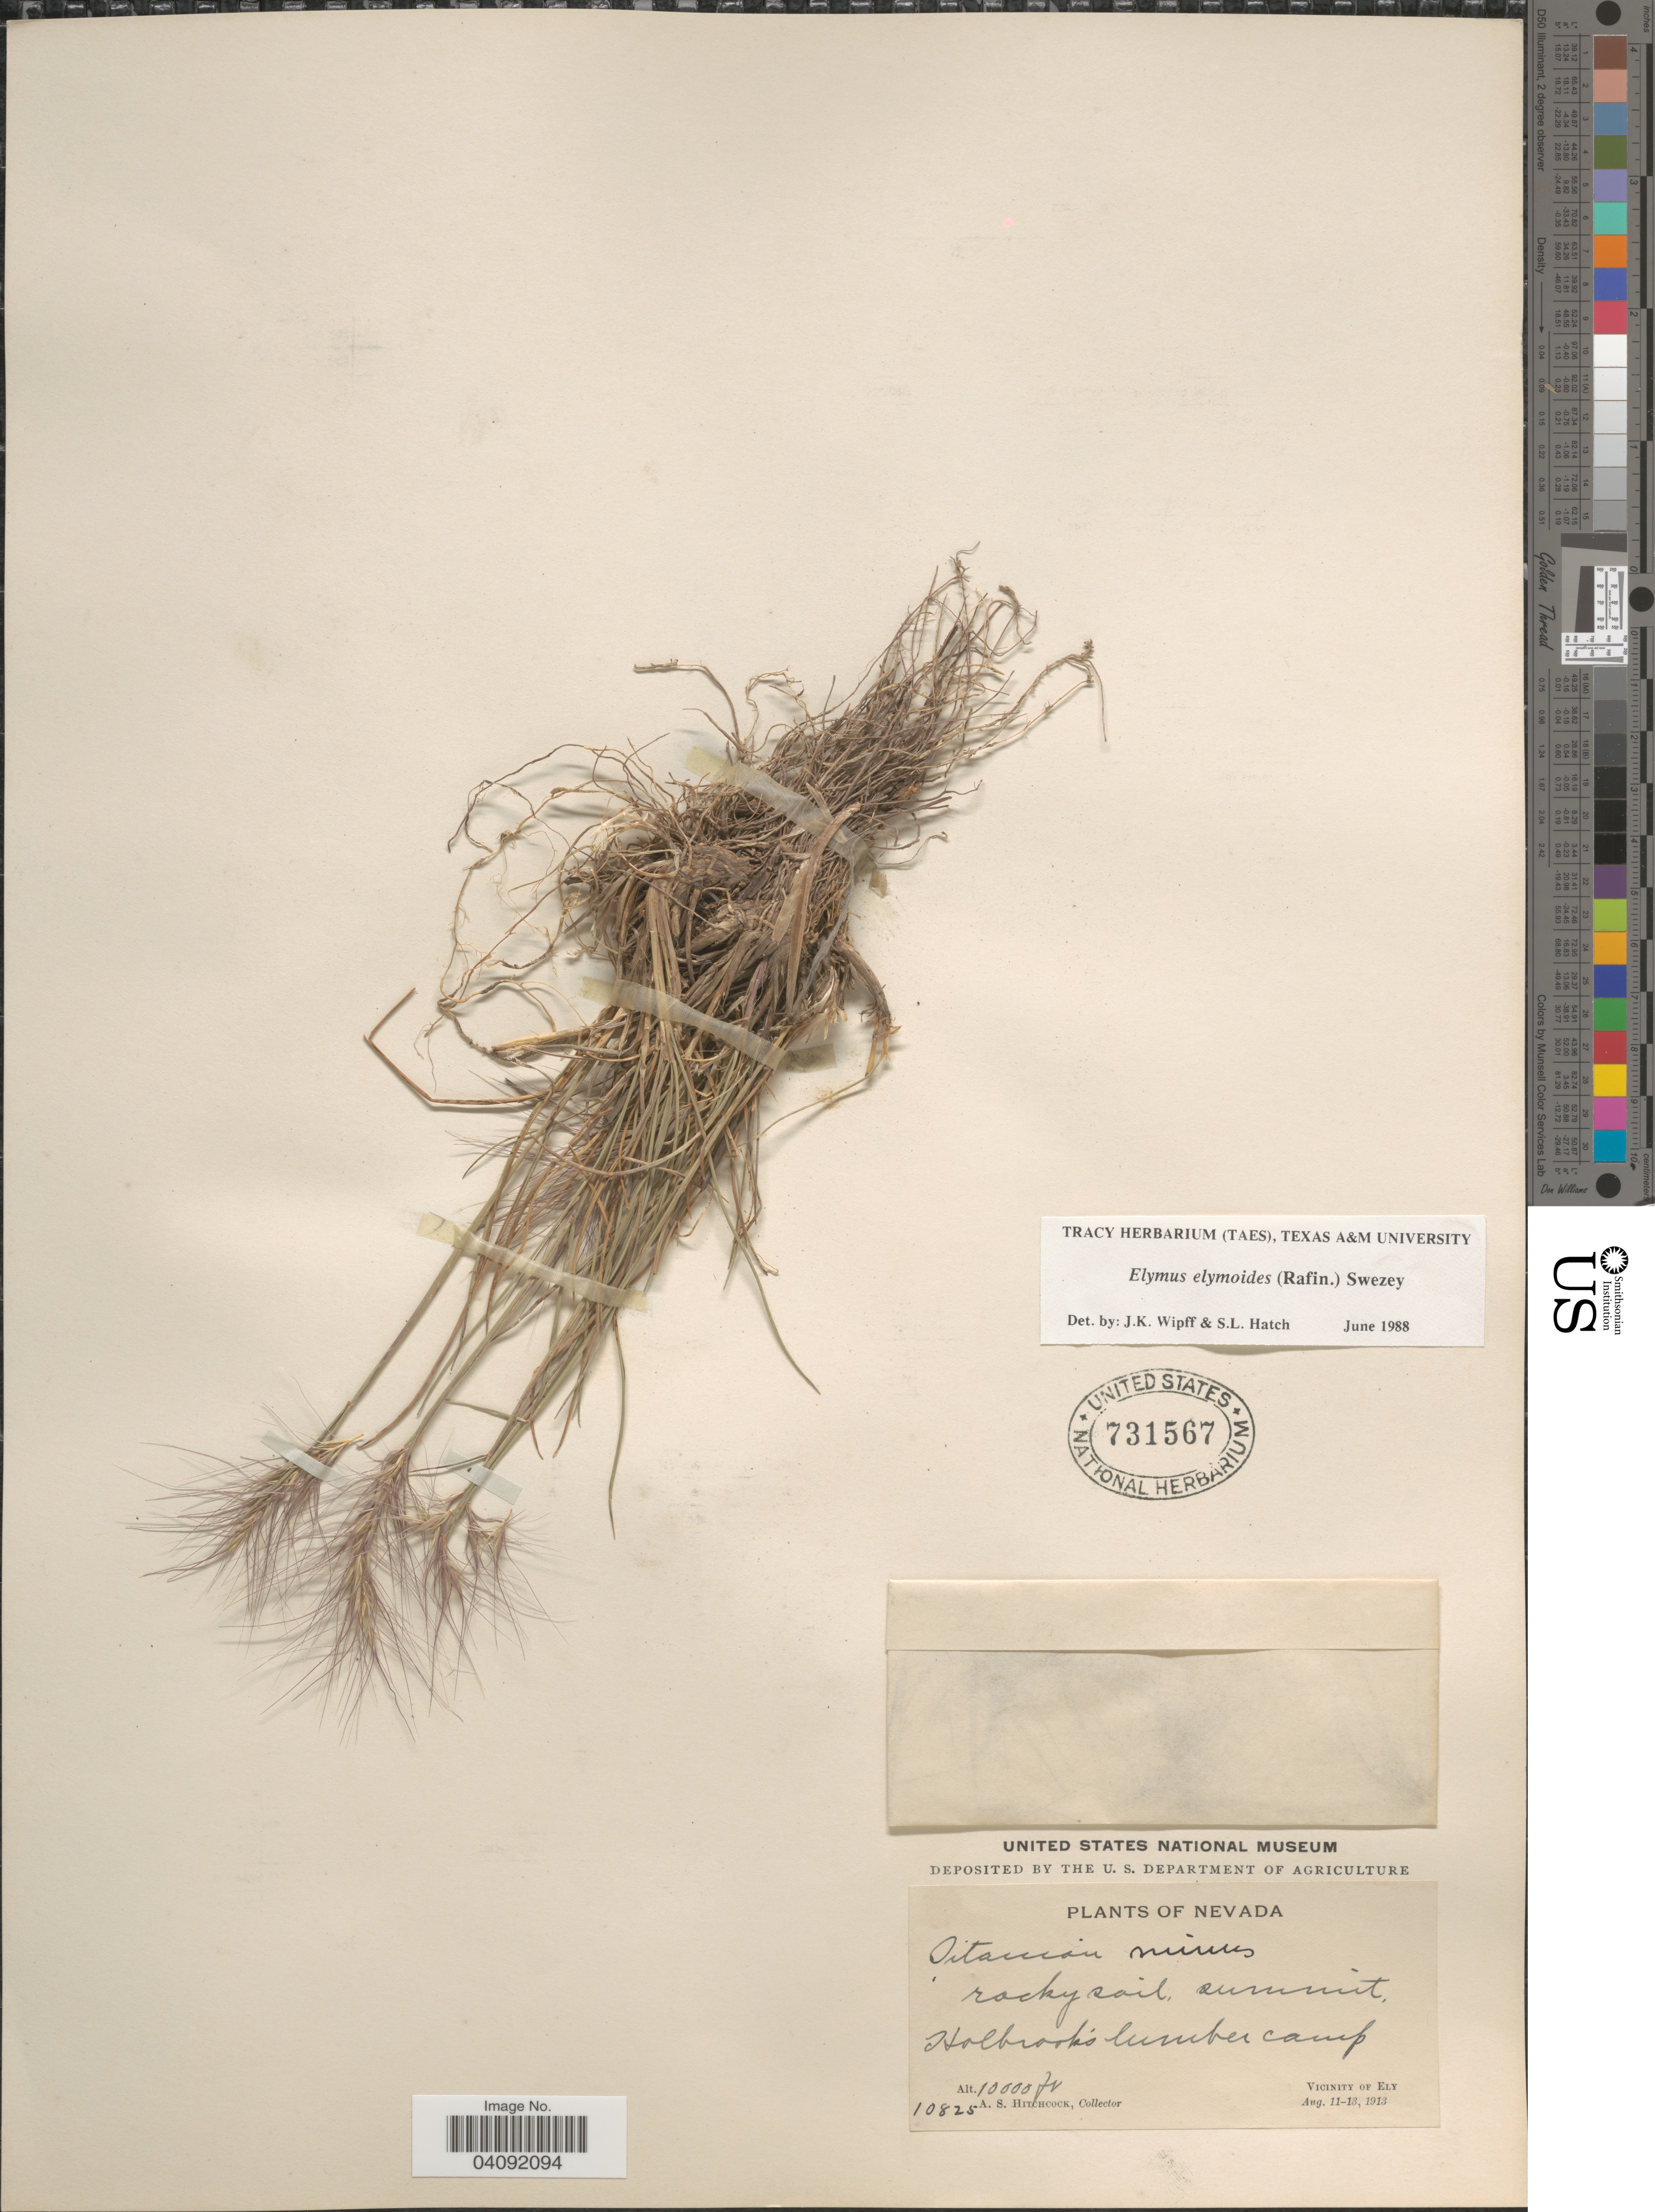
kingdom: Plantae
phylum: Tracheophyta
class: Liliopsida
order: Poales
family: Poaceae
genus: Elymus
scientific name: Elymus elymoides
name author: (Raf.) Swezey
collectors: A. S. Hitchcock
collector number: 10825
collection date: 1913-08-11/1913-08-13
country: United States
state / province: Nevada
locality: Rocky soil, summit, Holbrook's lumber camp. Vicinity of Ely.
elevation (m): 3048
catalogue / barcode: US 731567